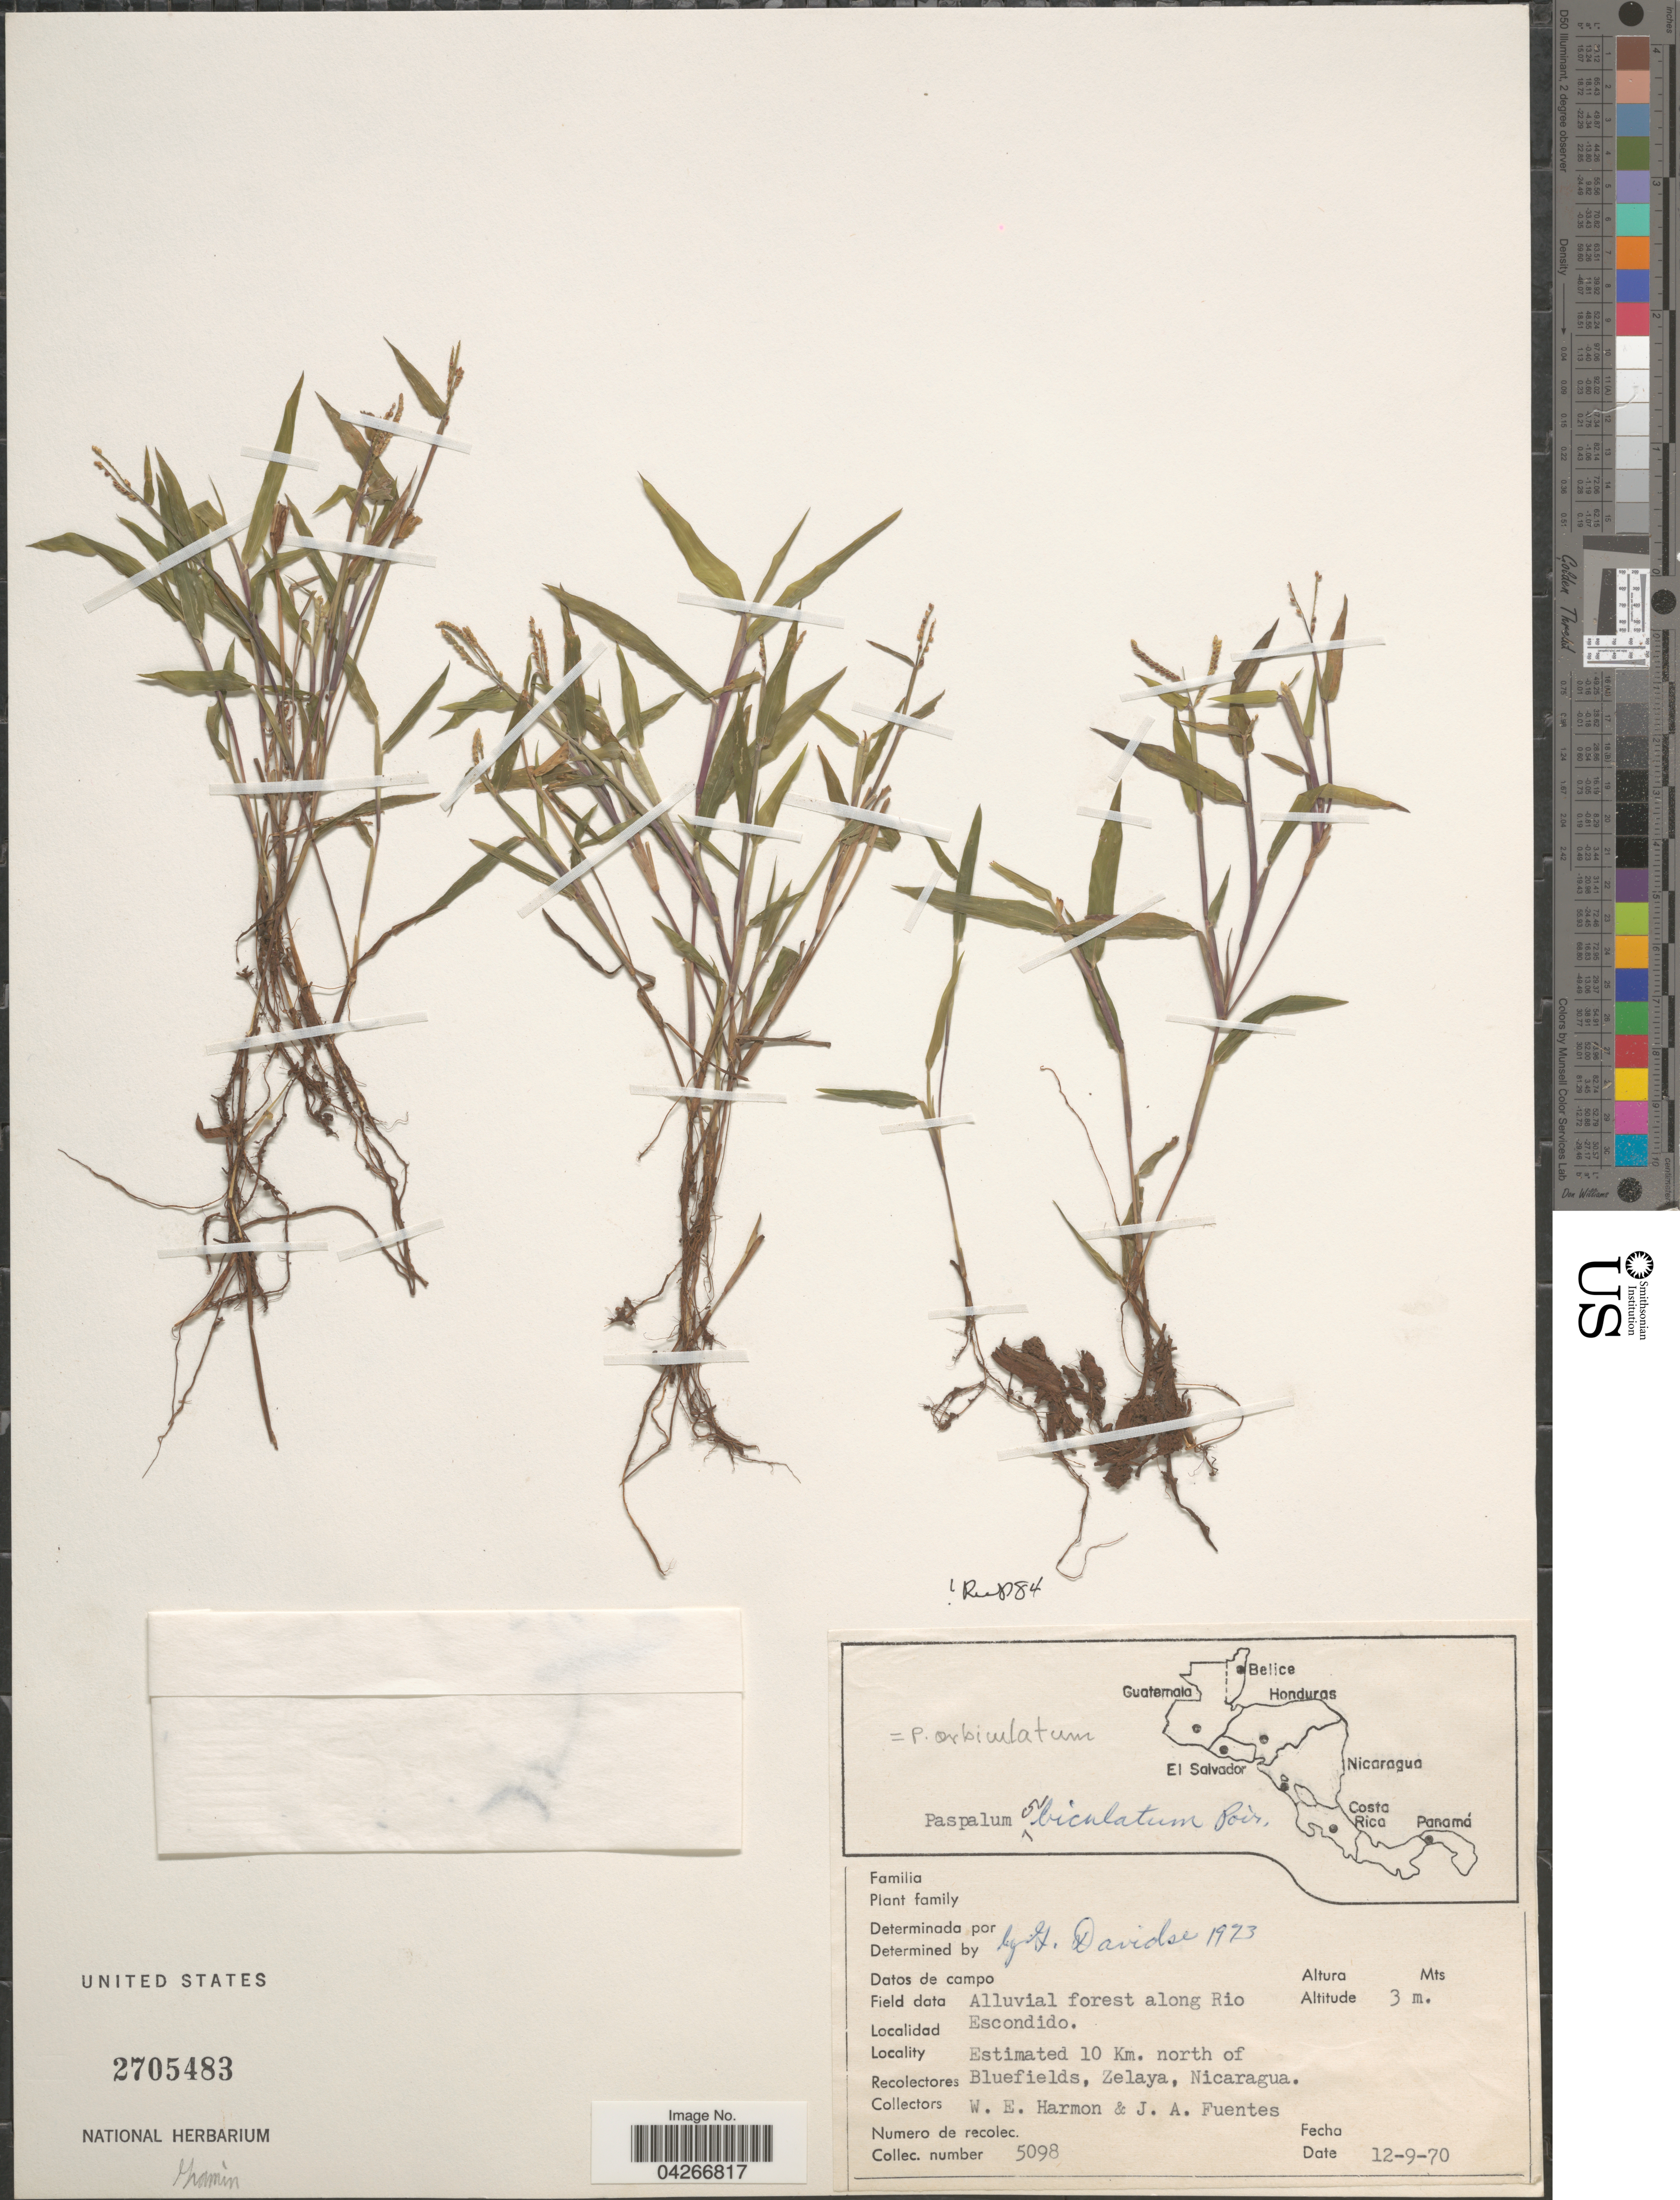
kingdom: Plantae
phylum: Tracheophyta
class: Liliopsida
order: Poales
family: Poaceae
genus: Paspalum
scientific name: Paspalum orbiculatum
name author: Poir. in Lam.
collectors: W. E. Harmon & J. Fuentes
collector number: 5098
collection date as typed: Transcribed d/m/y: 12/9/70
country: Nicaragua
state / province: Atlántico Sur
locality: Alluvial forest along Rio Escondido. Estimated 10 Km. north of Bluefields.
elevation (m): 3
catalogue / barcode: US 2705483